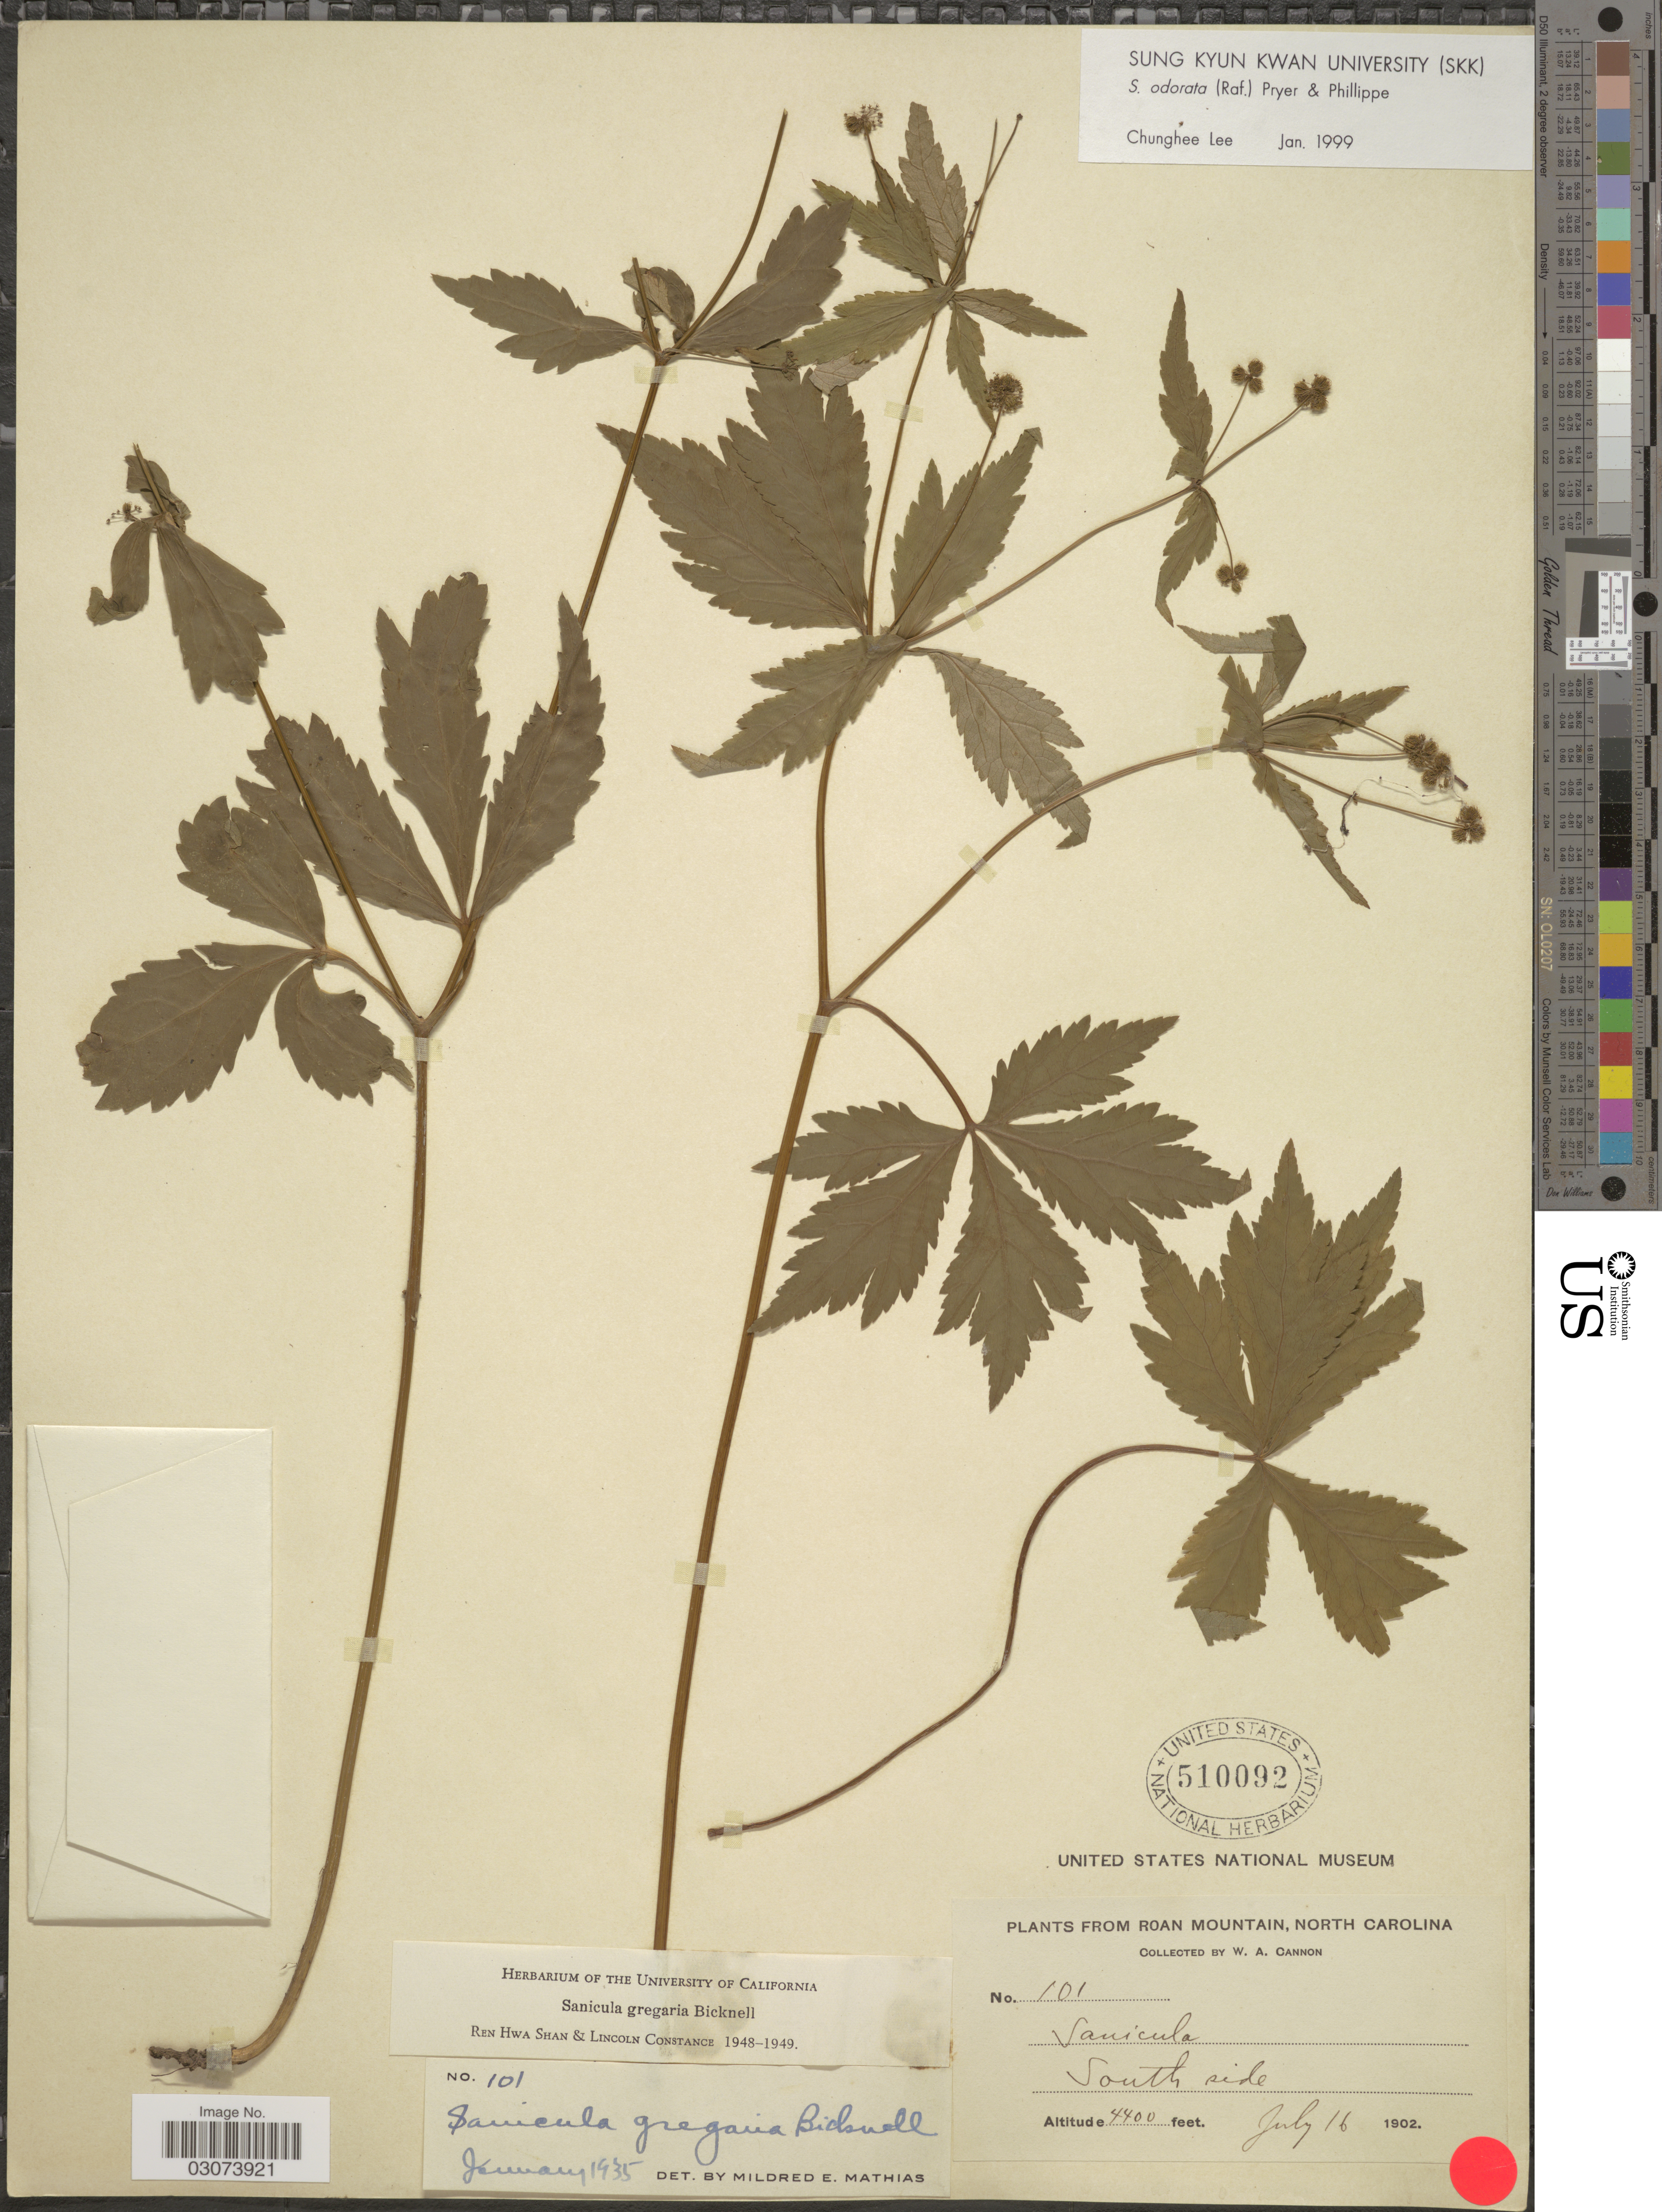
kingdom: Plantae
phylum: Tracheophyta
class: Magnoliopsida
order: Apiales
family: Apiaceae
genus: Sanicula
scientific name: Sanicula odorata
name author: (Raf.) Pryer & Phillippe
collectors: W. Cannon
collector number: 101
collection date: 1902-07-16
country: United States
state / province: North Carolina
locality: Roan Mountain. South side.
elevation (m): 1341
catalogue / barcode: US 510092